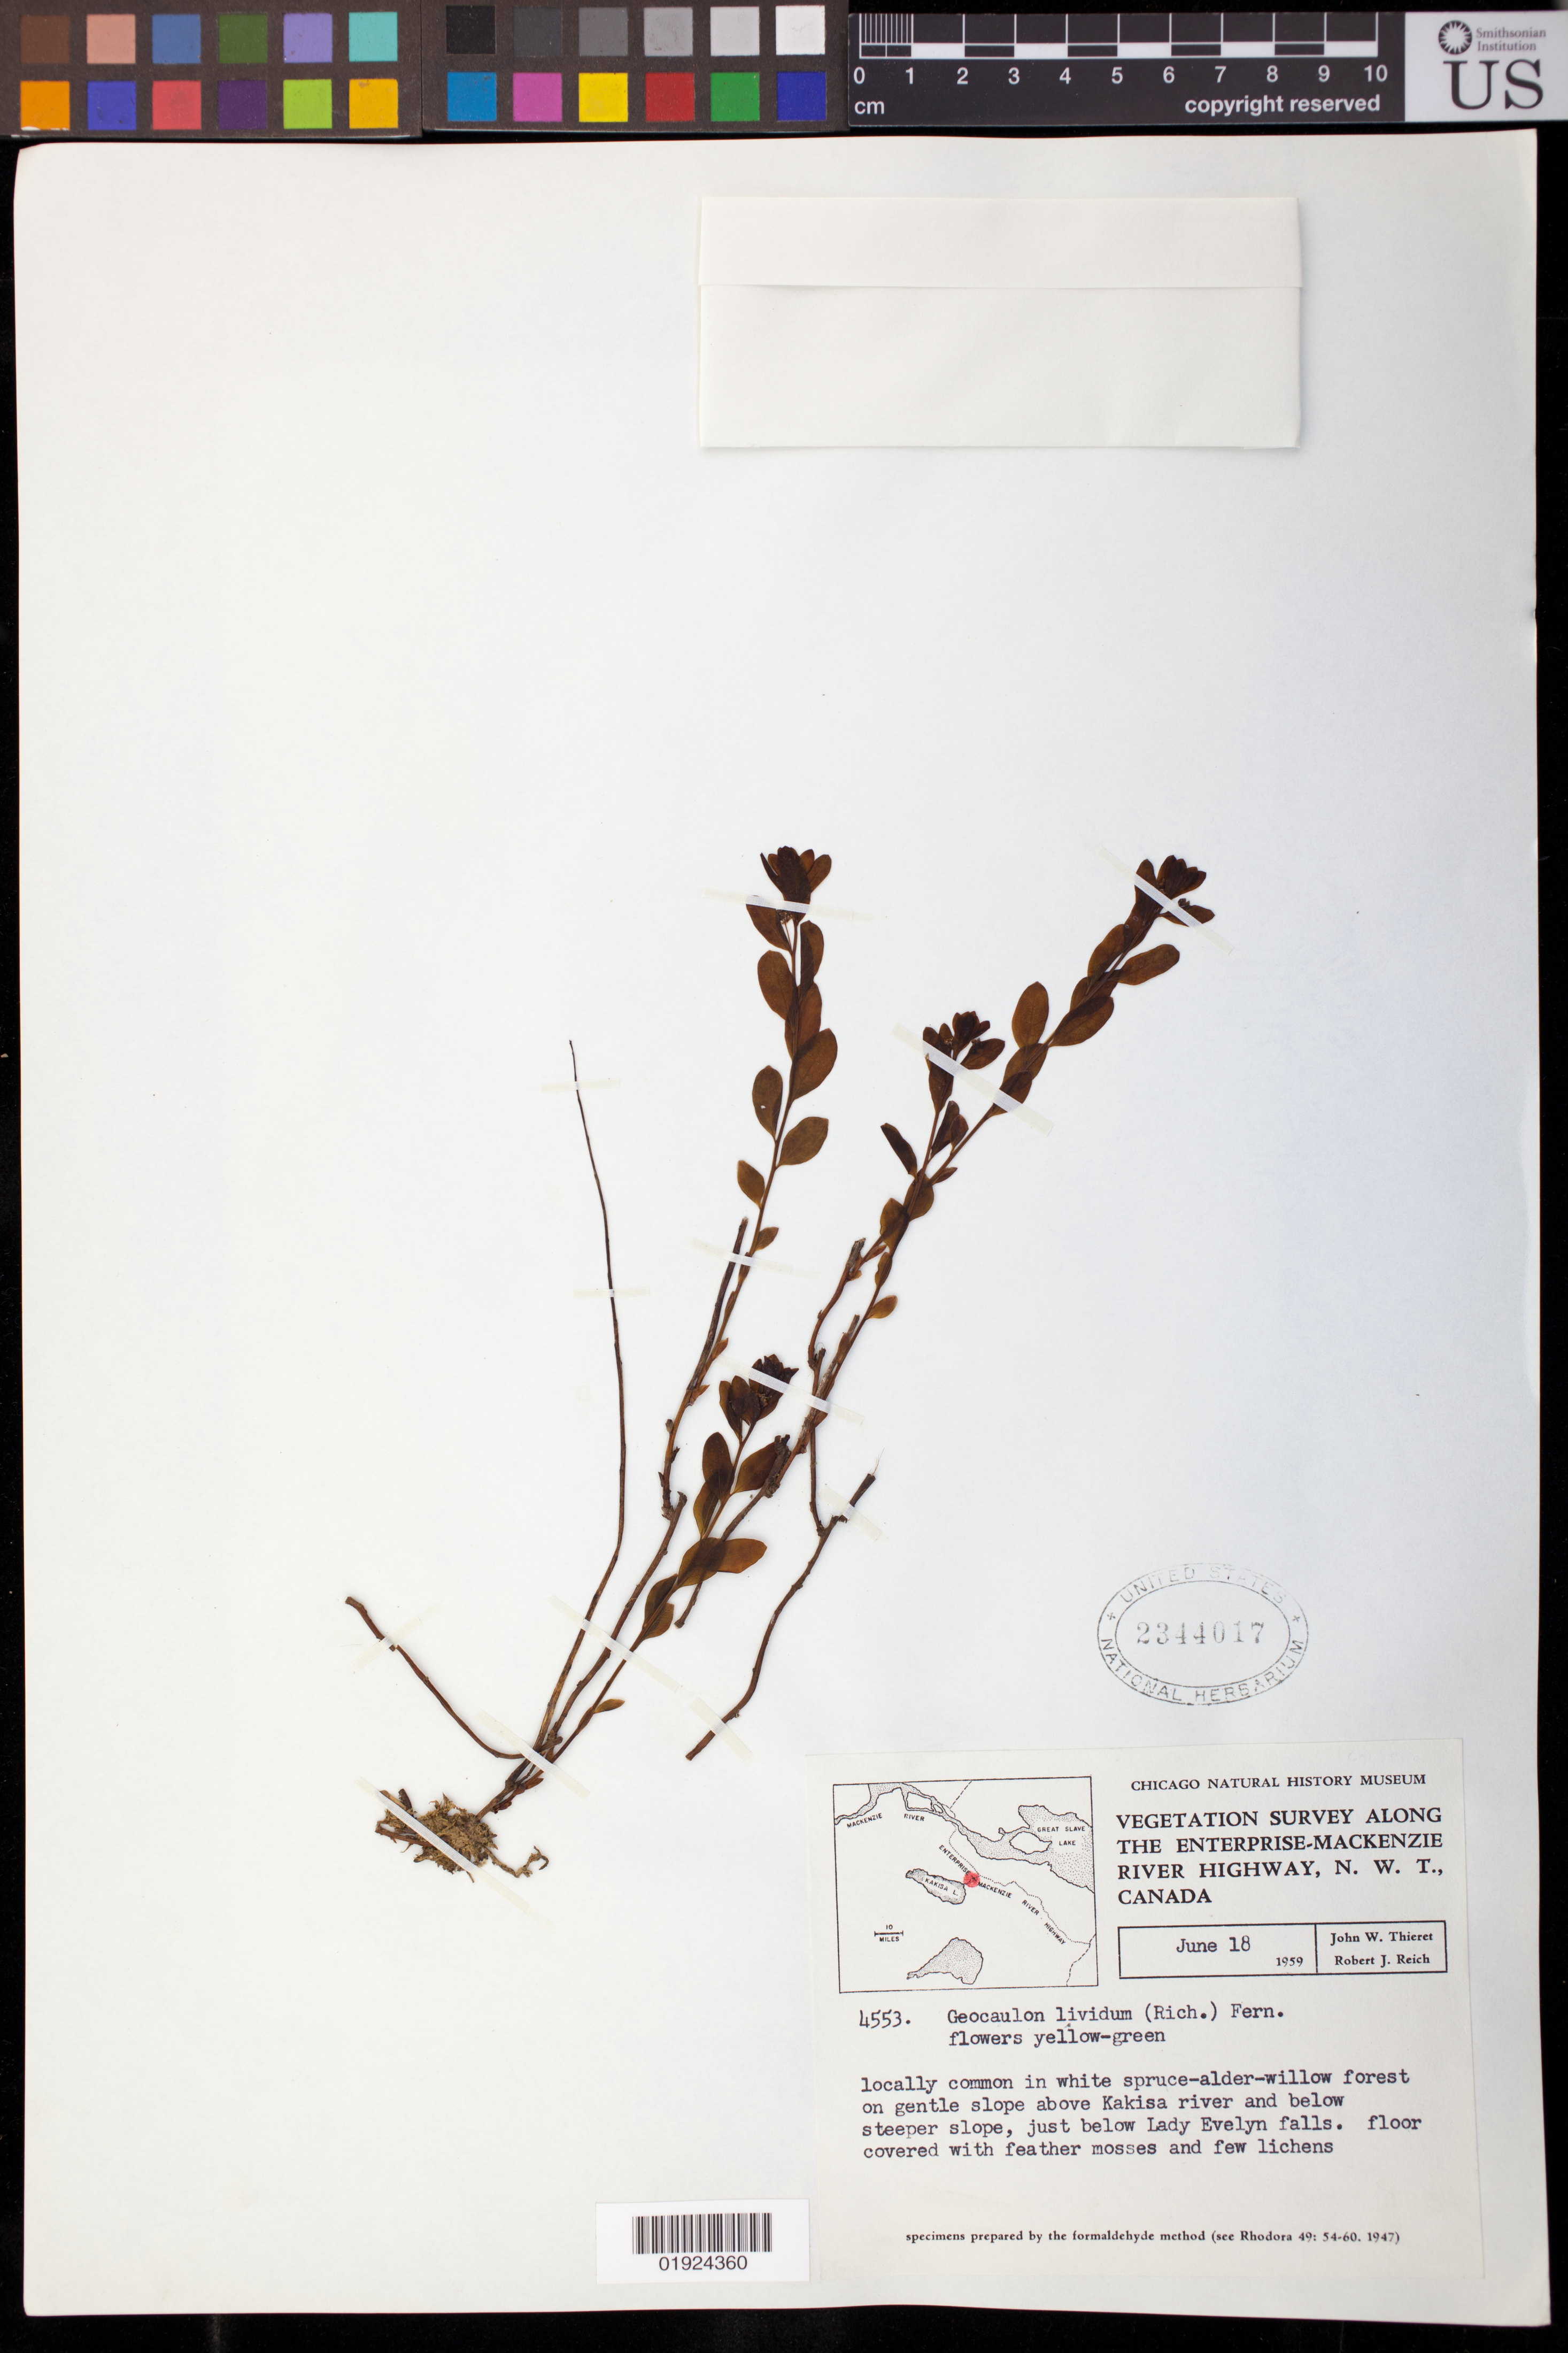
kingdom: Plantae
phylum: Tracheophyta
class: Magnoliopsida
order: Santalales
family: Comandraceae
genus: Geocaulon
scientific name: Geocaulon lividum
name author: (Richardson) Fernald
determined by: Piehl, M. A.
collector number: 4553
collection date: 1959-06-18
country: Canada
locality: Above Kakisa river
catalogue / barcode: US 2344017